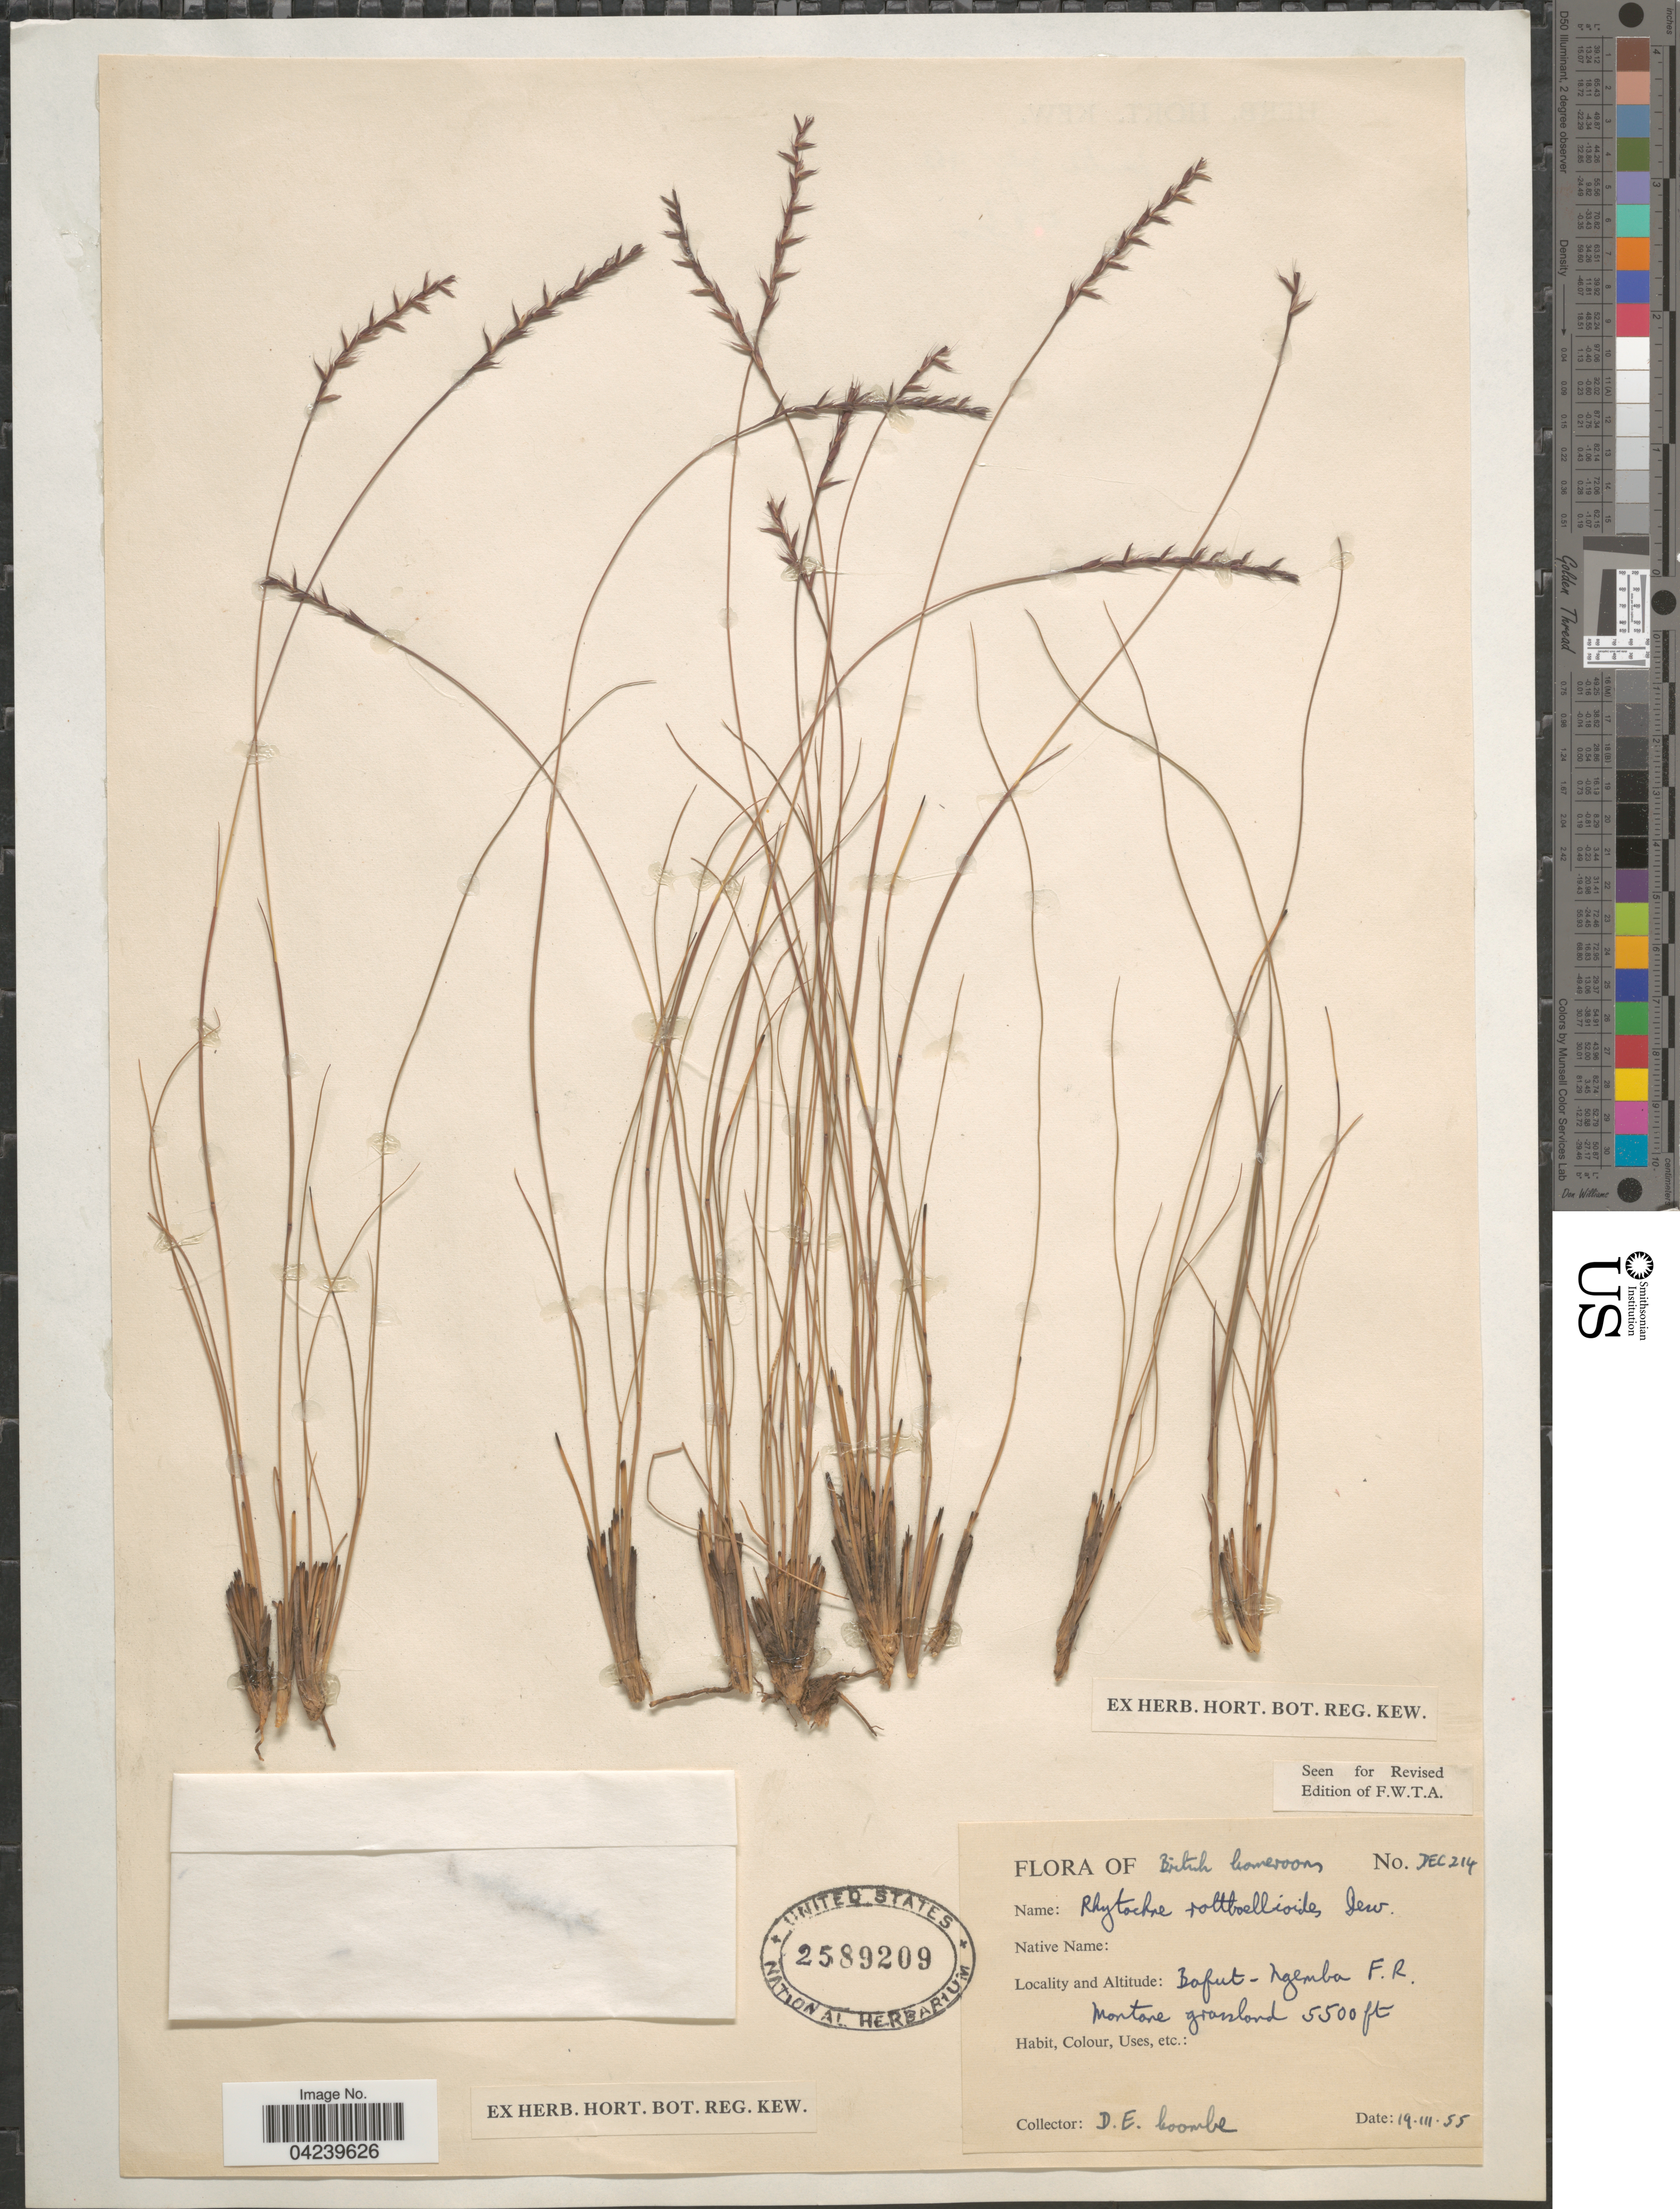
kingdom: Plantae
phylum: Tracheophyta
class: Liliopsida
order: Poales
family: Poaceae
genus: Rhytachne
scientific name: Rhytachne rottboellioides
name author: Desv.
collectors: D. Coombe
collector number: DEC214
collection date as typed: Transcribed d/m/y: 19/3/55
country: Cameroon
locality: British Cameroons. Bafut - Ngemba F. R.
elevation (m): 1676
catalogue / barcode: US 2589209